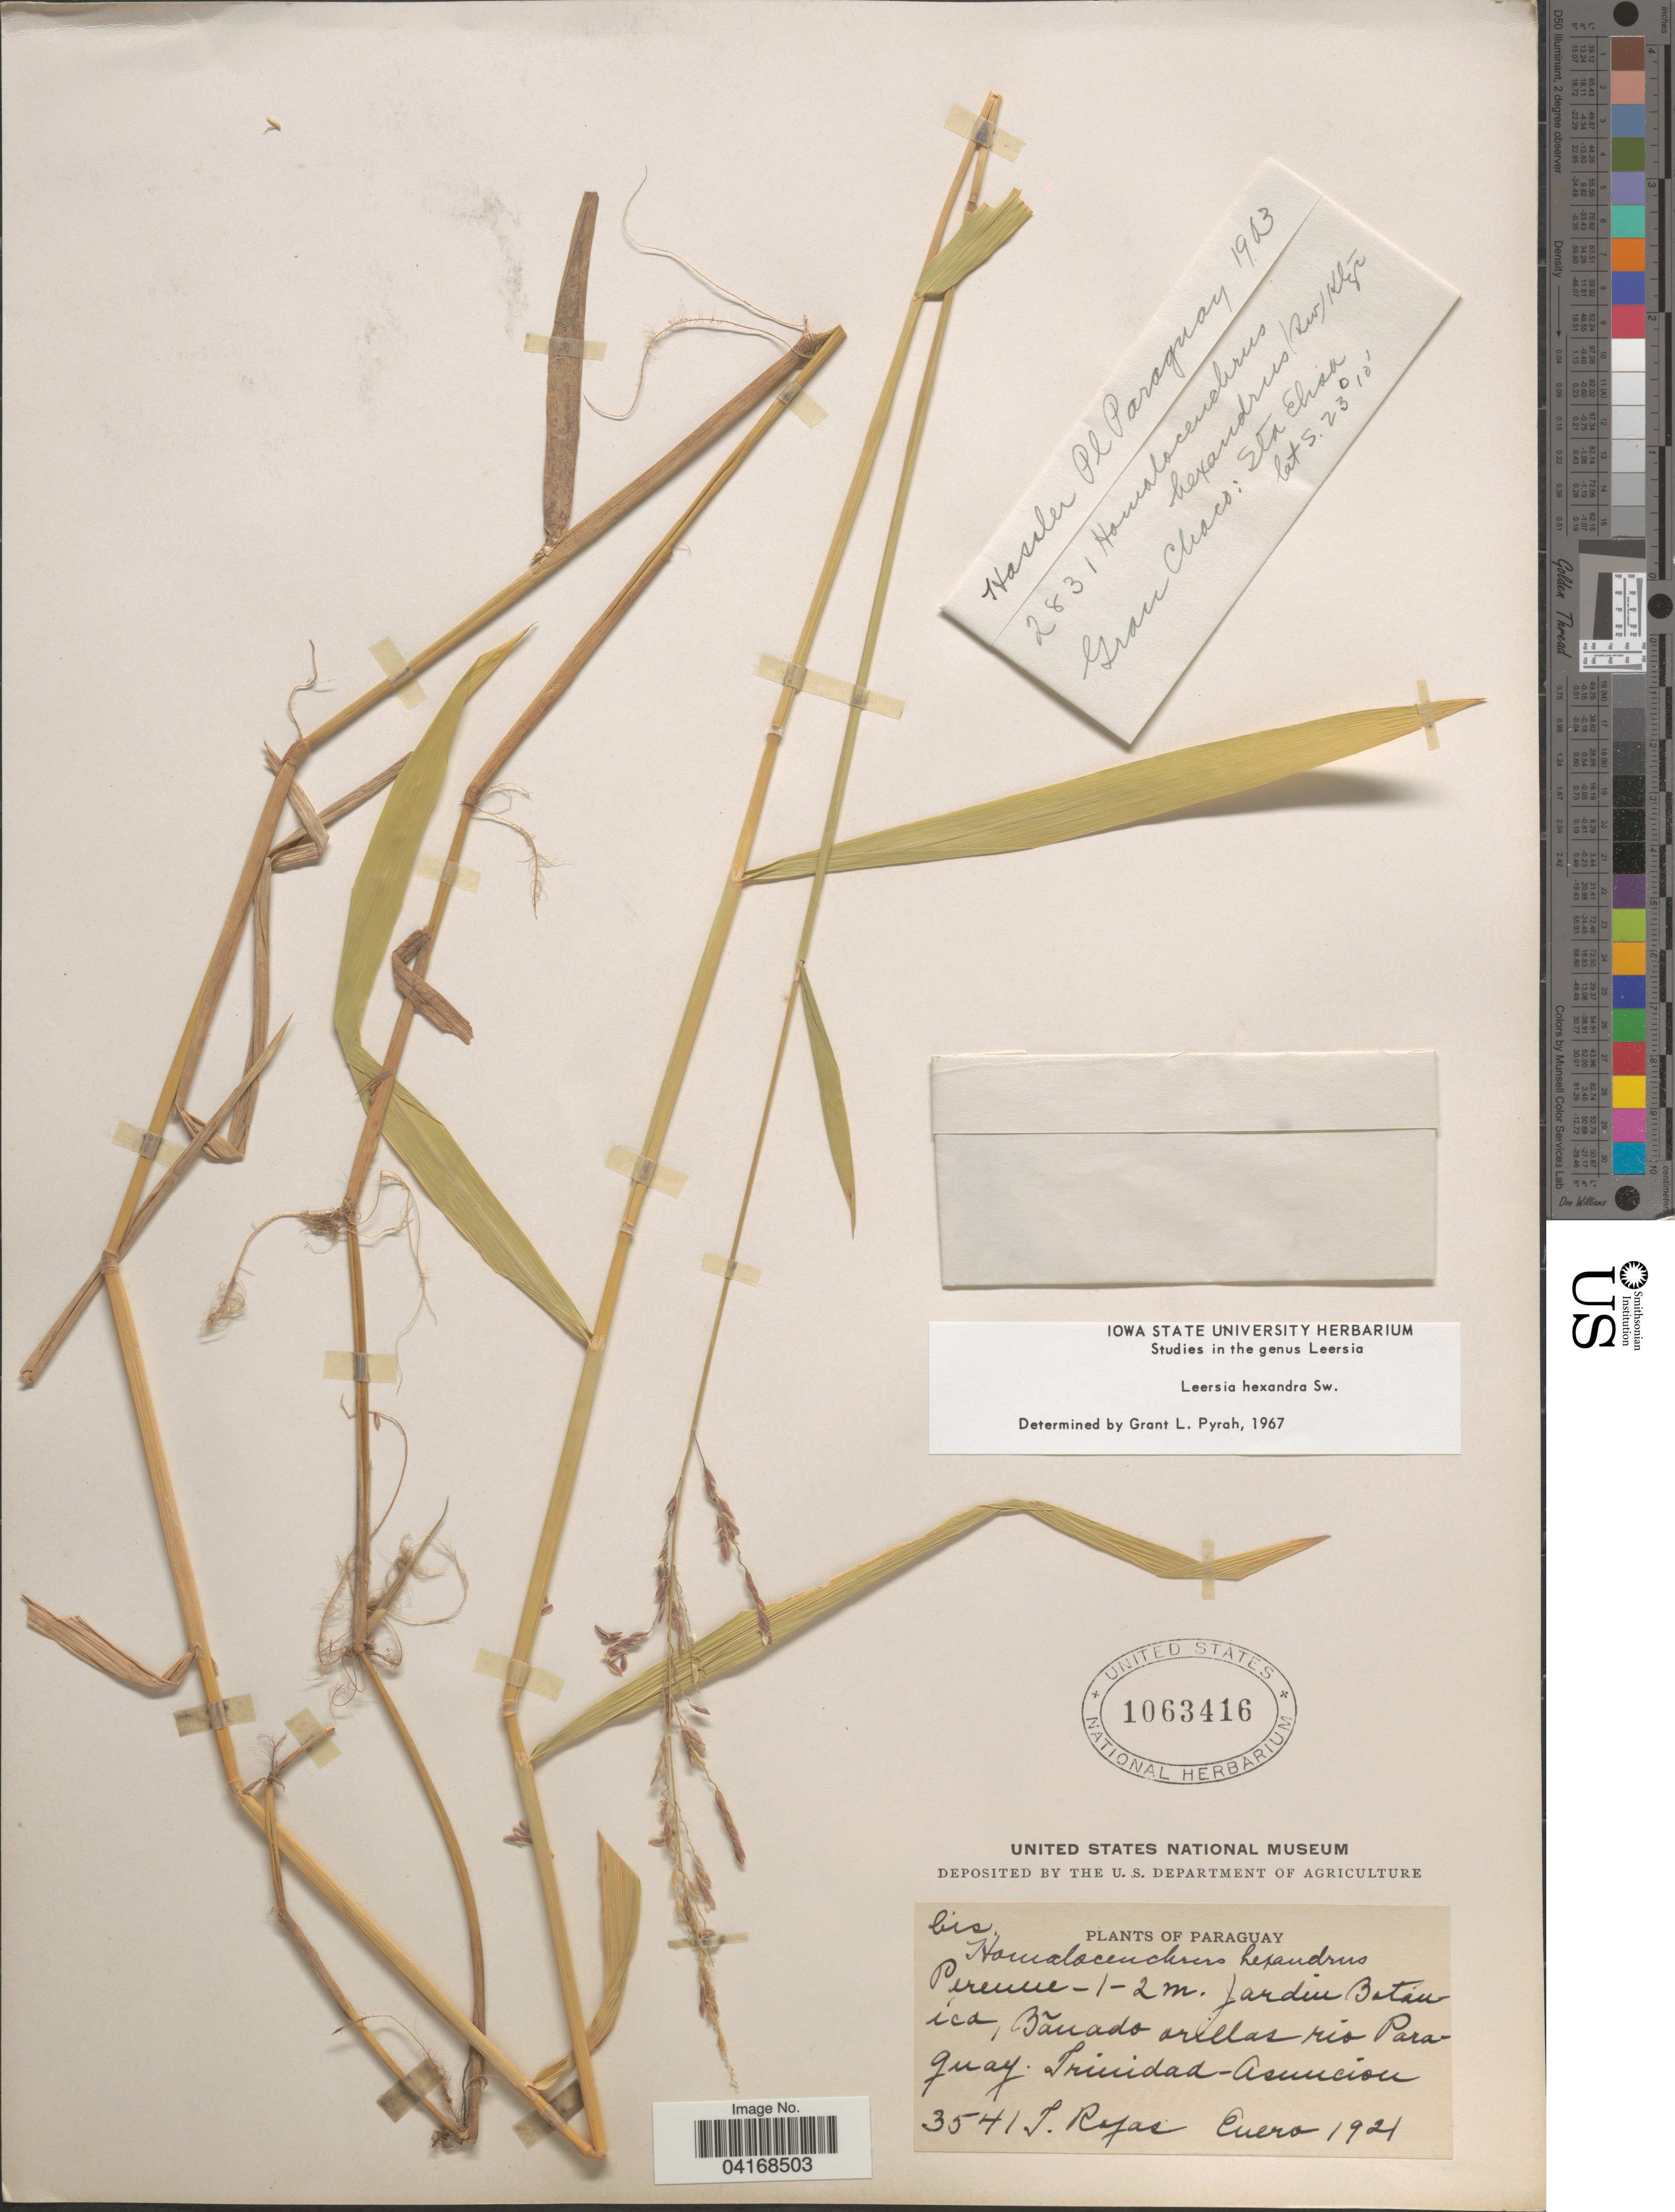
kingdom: Plantae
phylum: Tracheophyta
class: Liliopsida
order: Poales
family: Poaceae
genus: Leersia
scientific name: Leersia hexandra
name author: Sw.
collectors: Hassler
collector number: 2831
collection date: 1903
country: Paraguay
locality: Gran Chaco: Sta Elisa.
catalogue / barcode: US 1063416